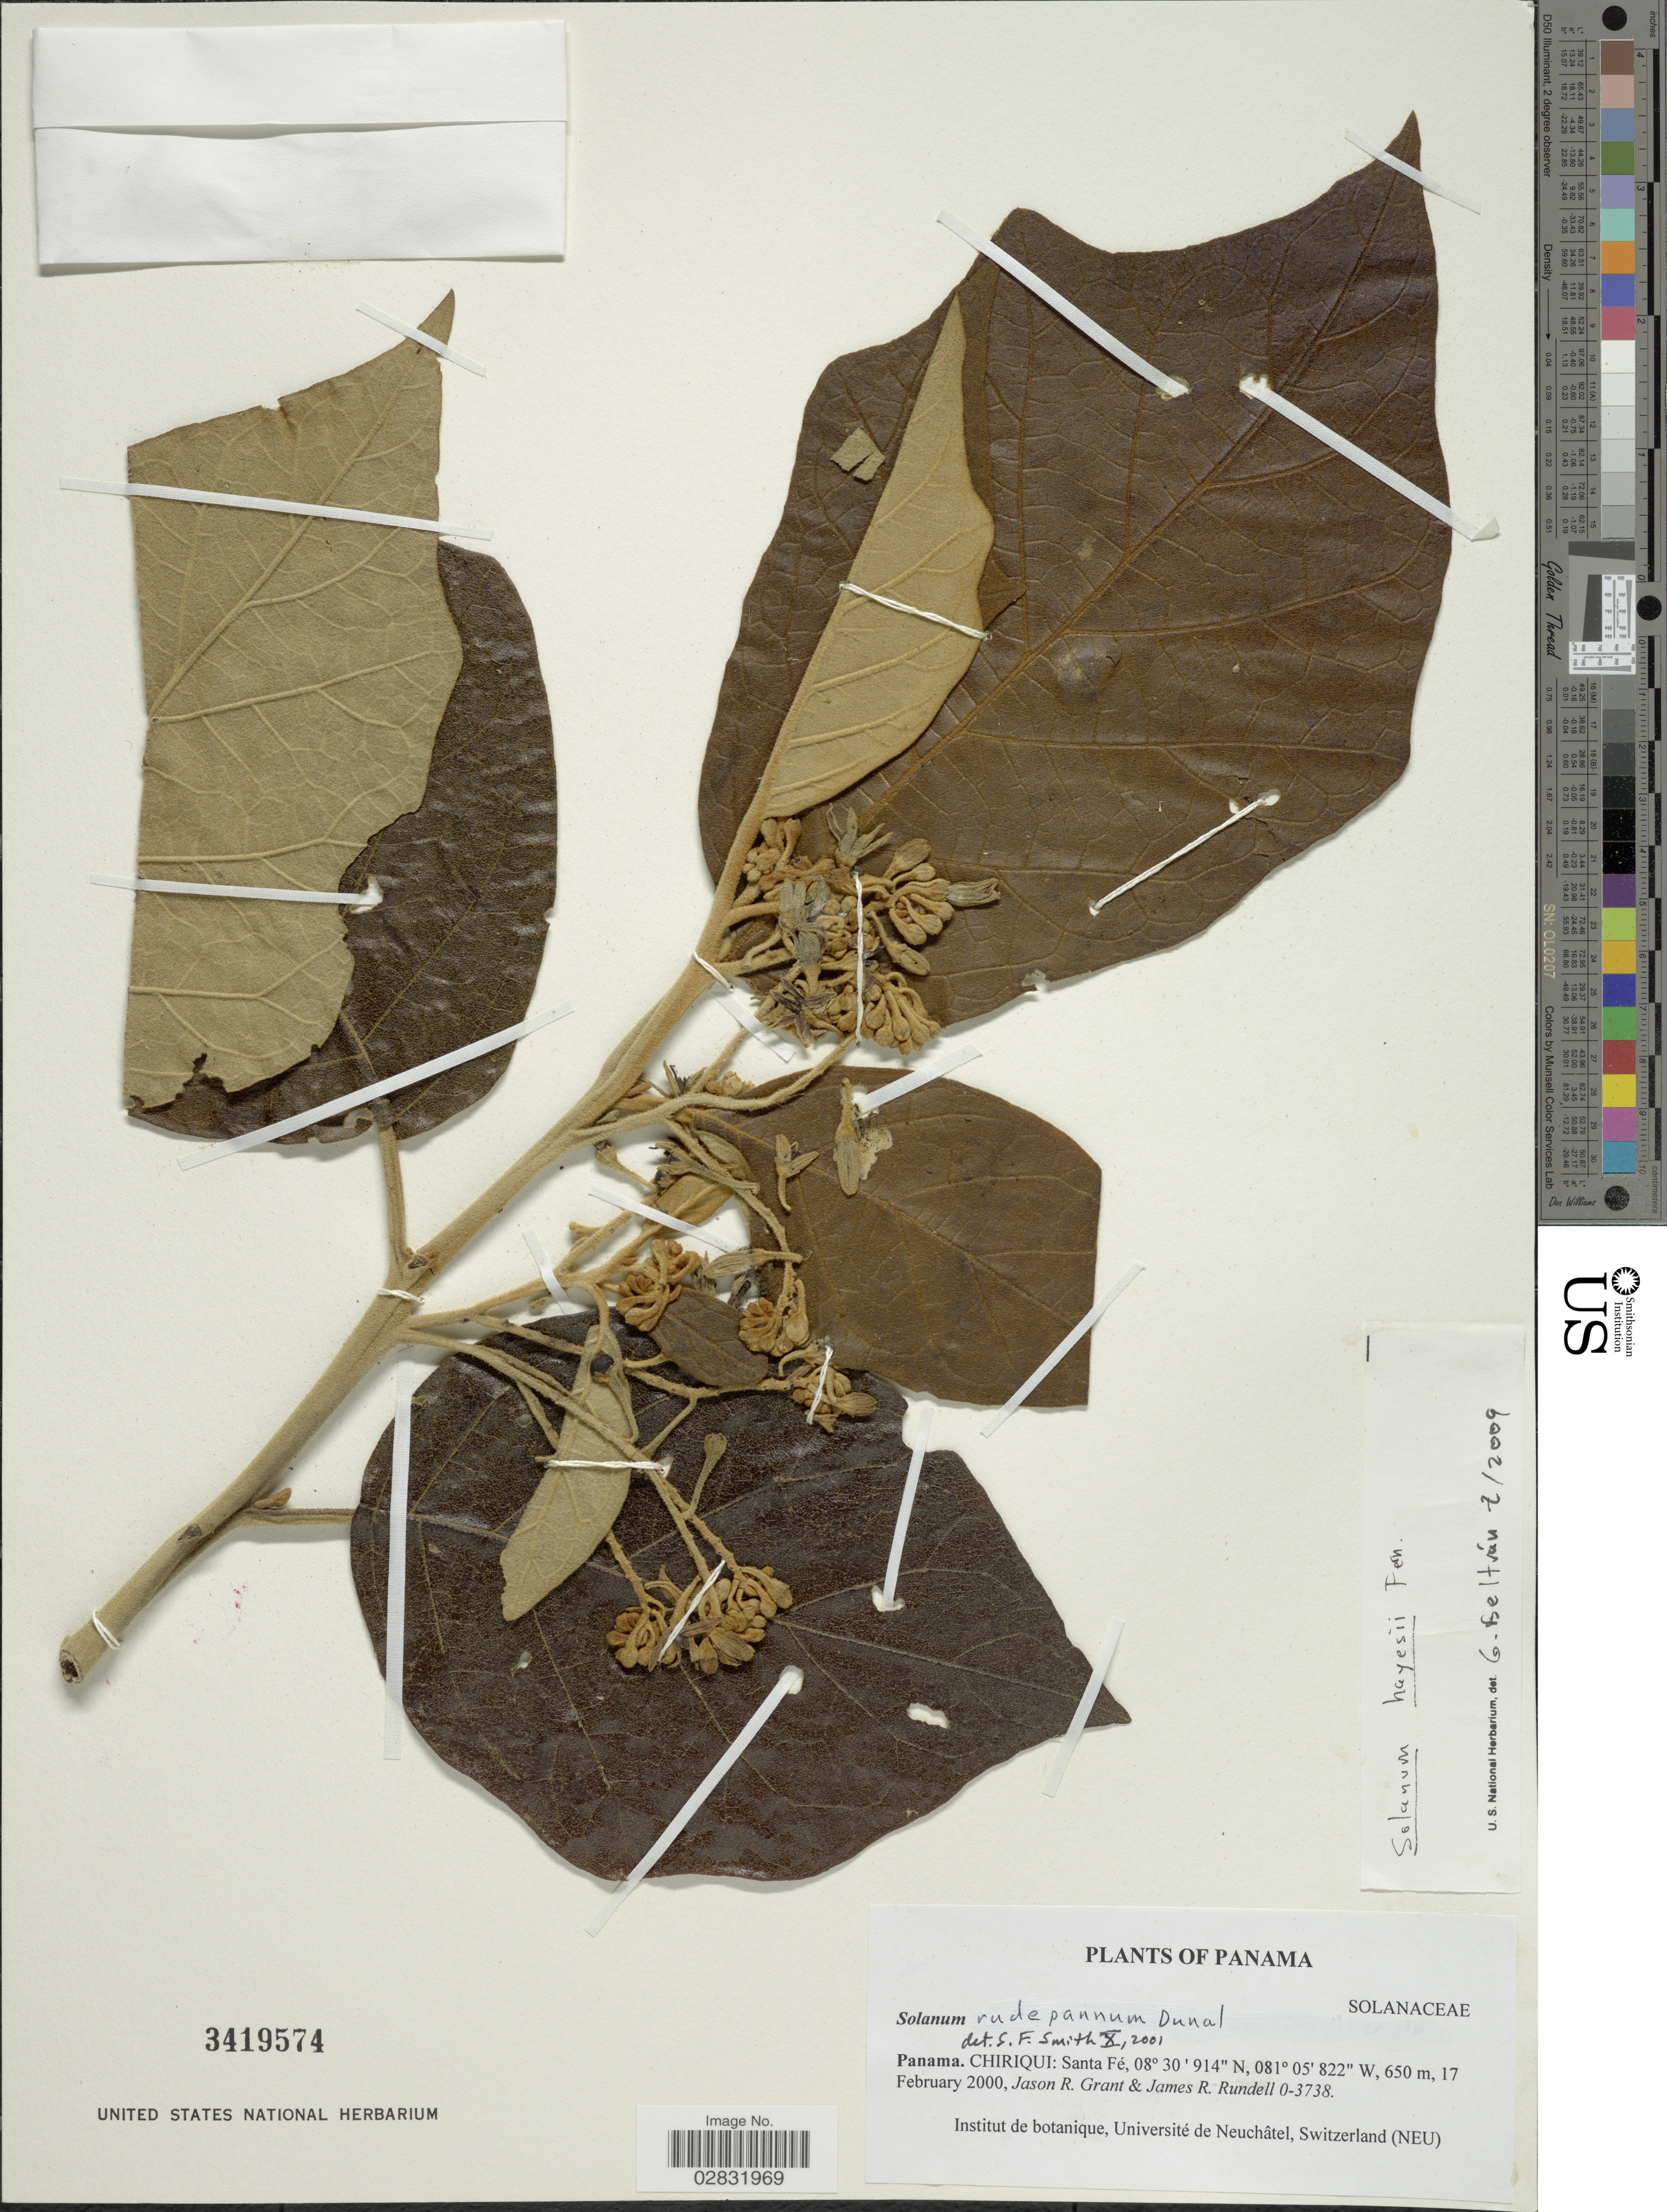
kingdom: Plantae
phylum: Tracheophyta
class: Magnoliopsida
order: Solanales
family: Solanaceae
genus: Solanum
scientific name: Solanum hayesii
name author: Fernald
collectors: J. R. Grant & J. R. Rundell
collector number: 0-3738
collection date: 2000-02-17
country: Panama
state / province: Chiriqui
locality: Sante Fé.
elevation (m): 650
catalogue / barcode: US 3419574